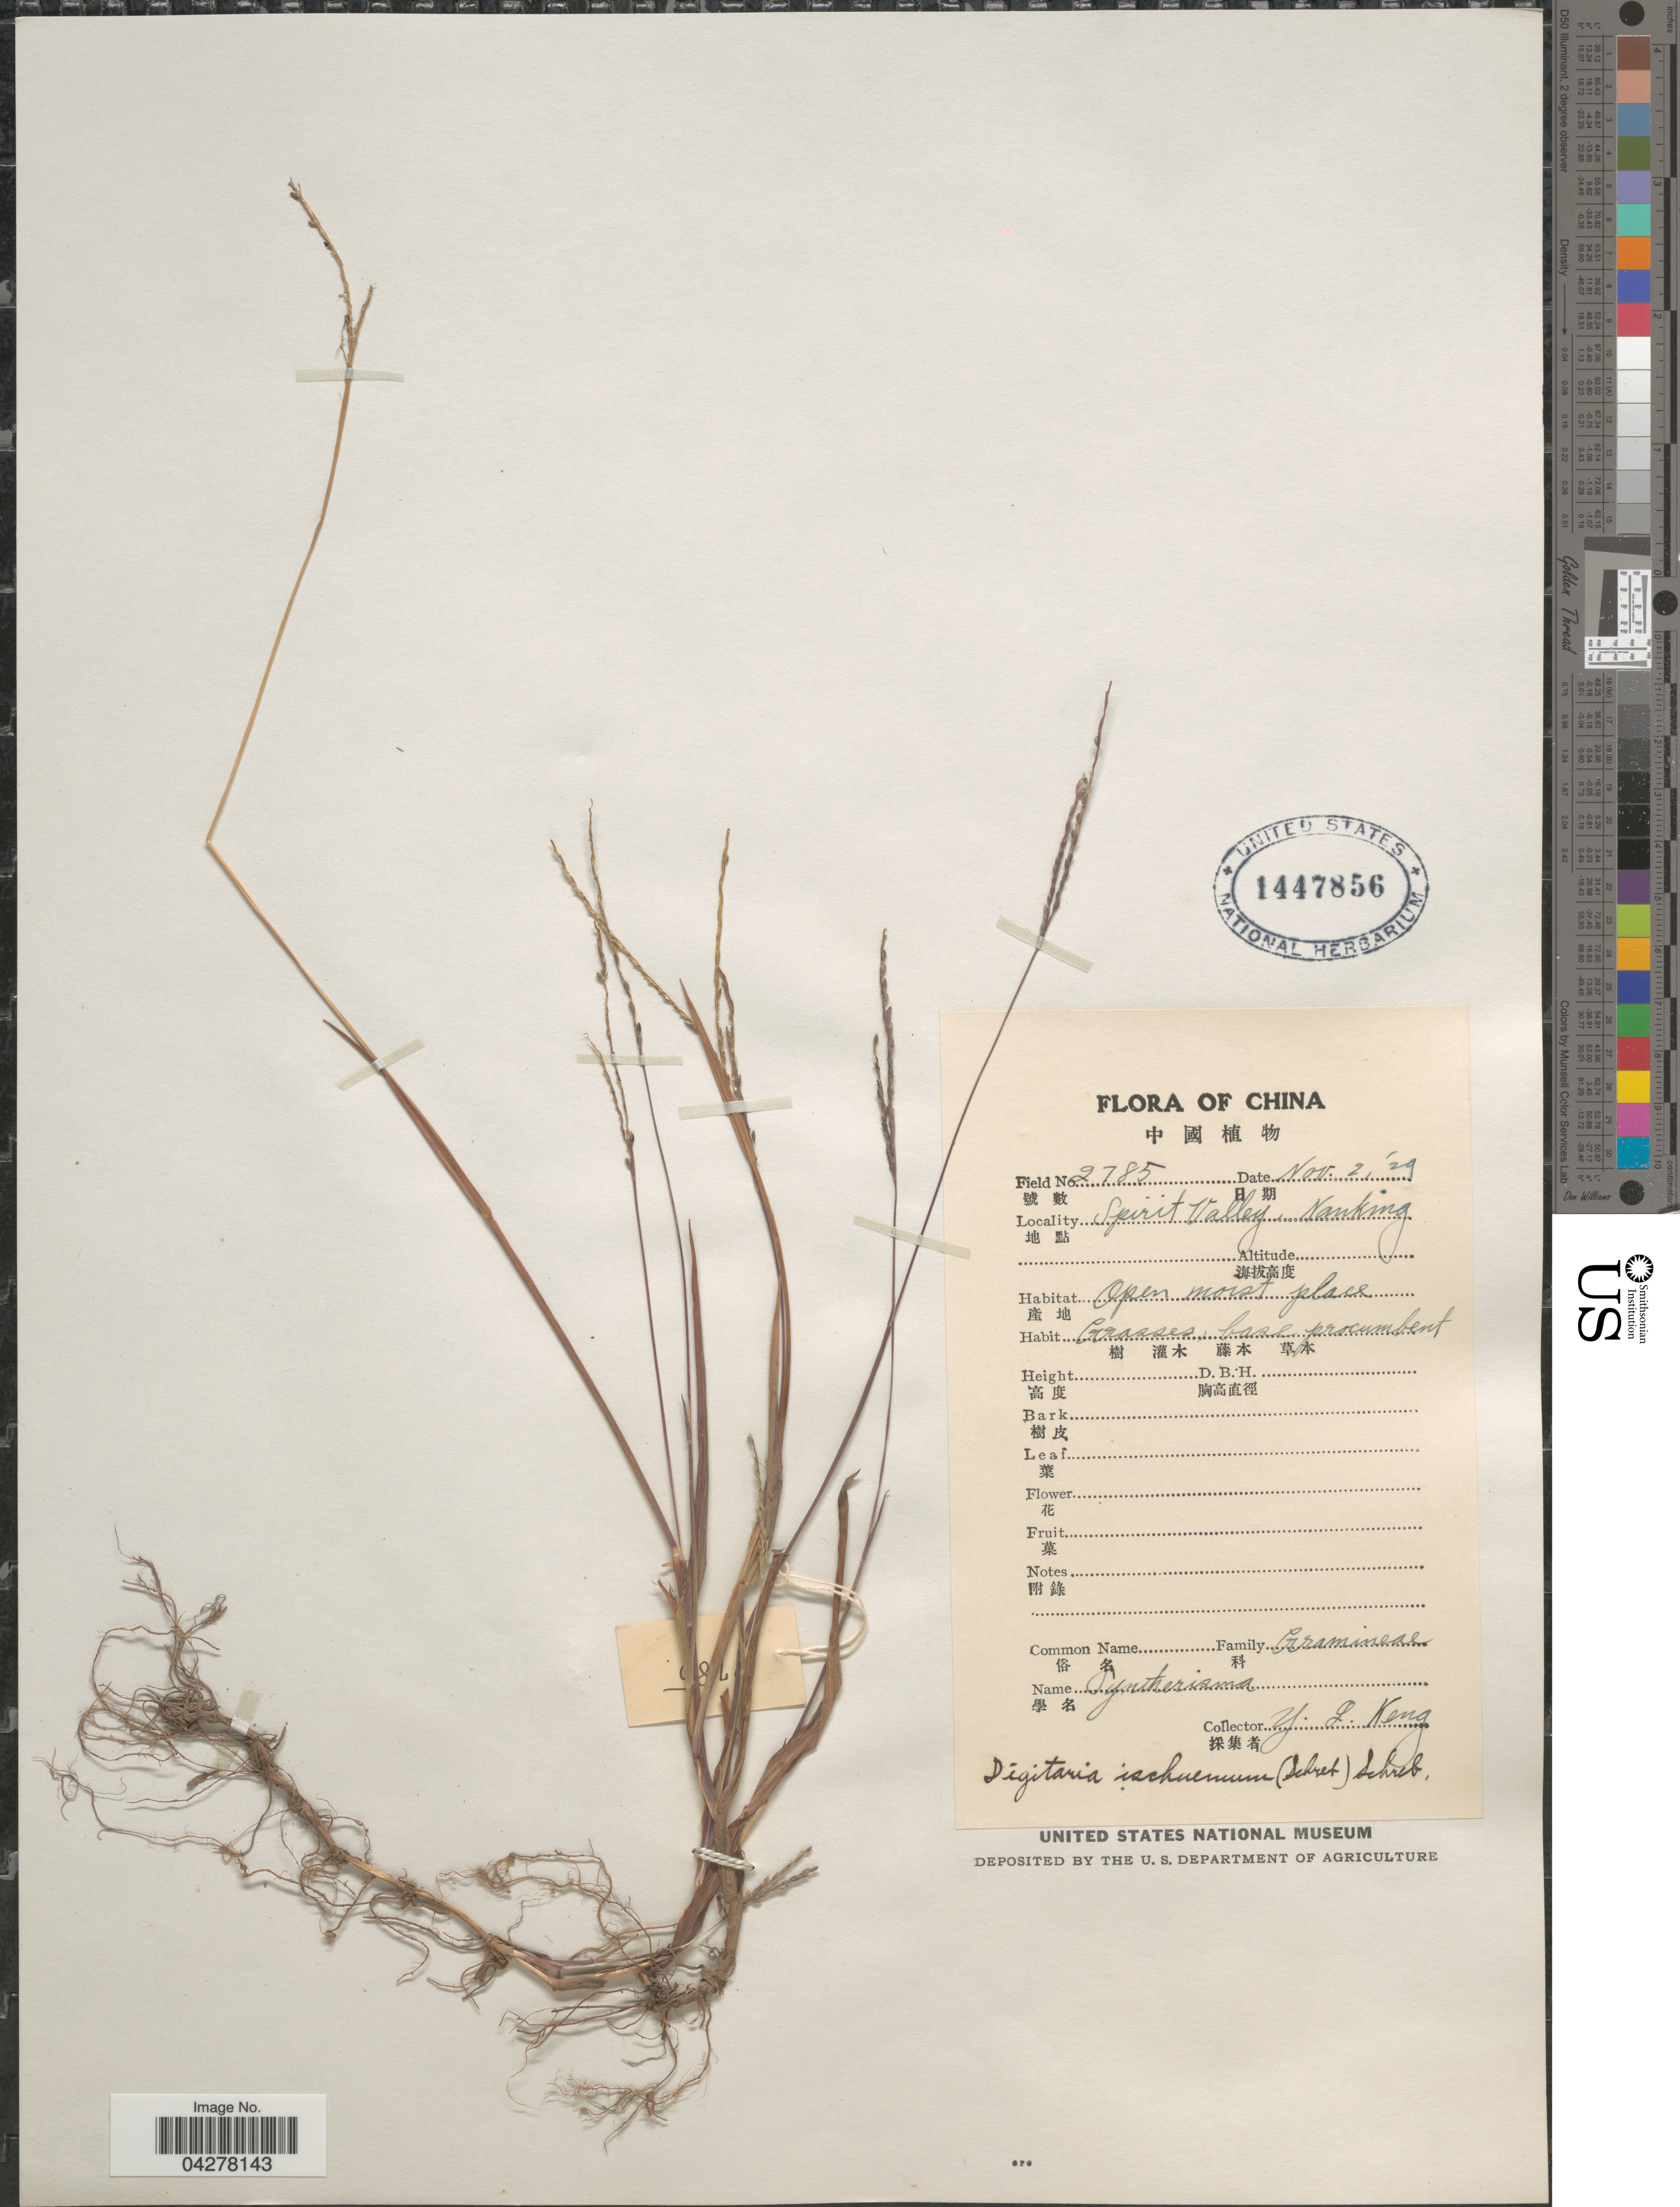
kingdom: Plantae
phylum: Tracheophyta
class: Liliopsida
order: Poales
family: Poaceae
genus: Digitaria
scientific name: Digitaria ischaemum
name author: (Schreber) Schreber ex Muhl.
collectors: Y. L. Keng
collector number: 2785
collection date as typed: Transcribed d/m/y: 2/11/29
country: China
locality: Spirit Valley, Nanking. Open moist place.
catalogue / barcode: US 1447856